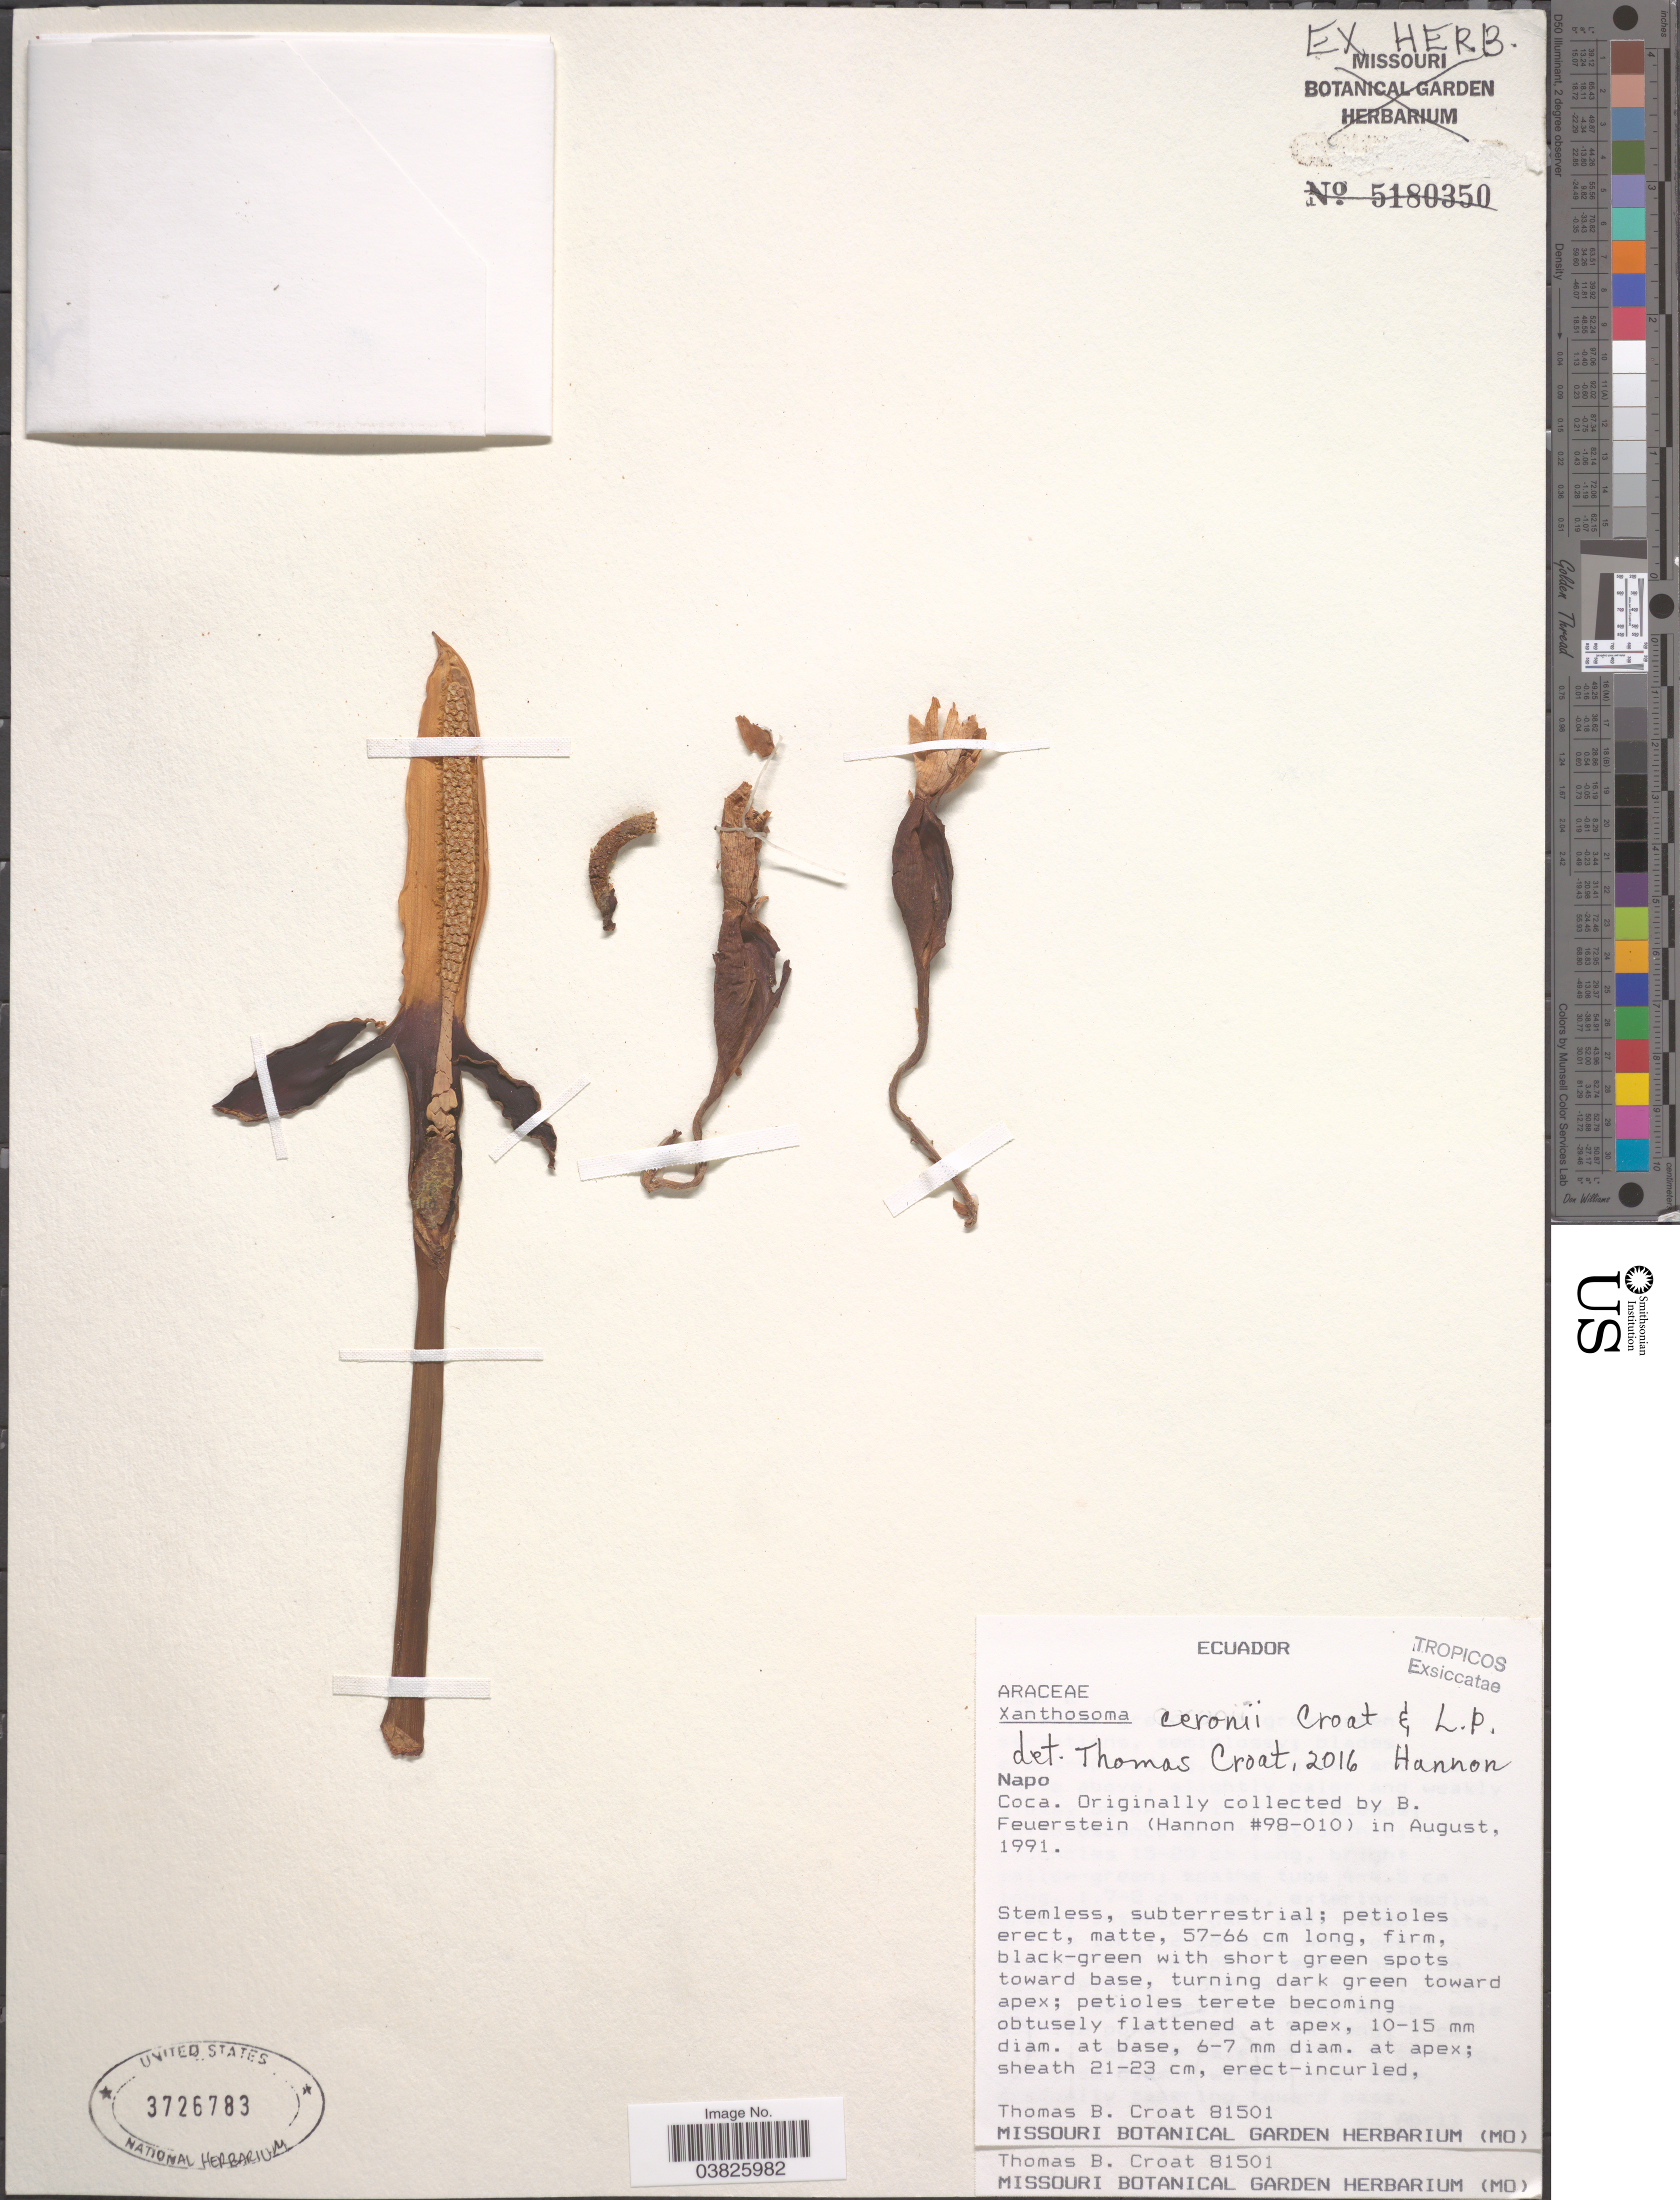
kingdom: Plantae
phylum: Tracheophyta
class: Liliopsida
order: Alismatales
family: Araceae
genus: Xanthosoma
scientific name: Xanthosoma ceronii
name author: Croat & L.P. Hannon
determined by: Croat, Thomas B., Missouri Botanical Garden (MO)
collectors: T. B. Croat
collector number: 81501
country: Ecuador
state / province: Napo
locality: Coca.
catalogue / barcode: US 3726783